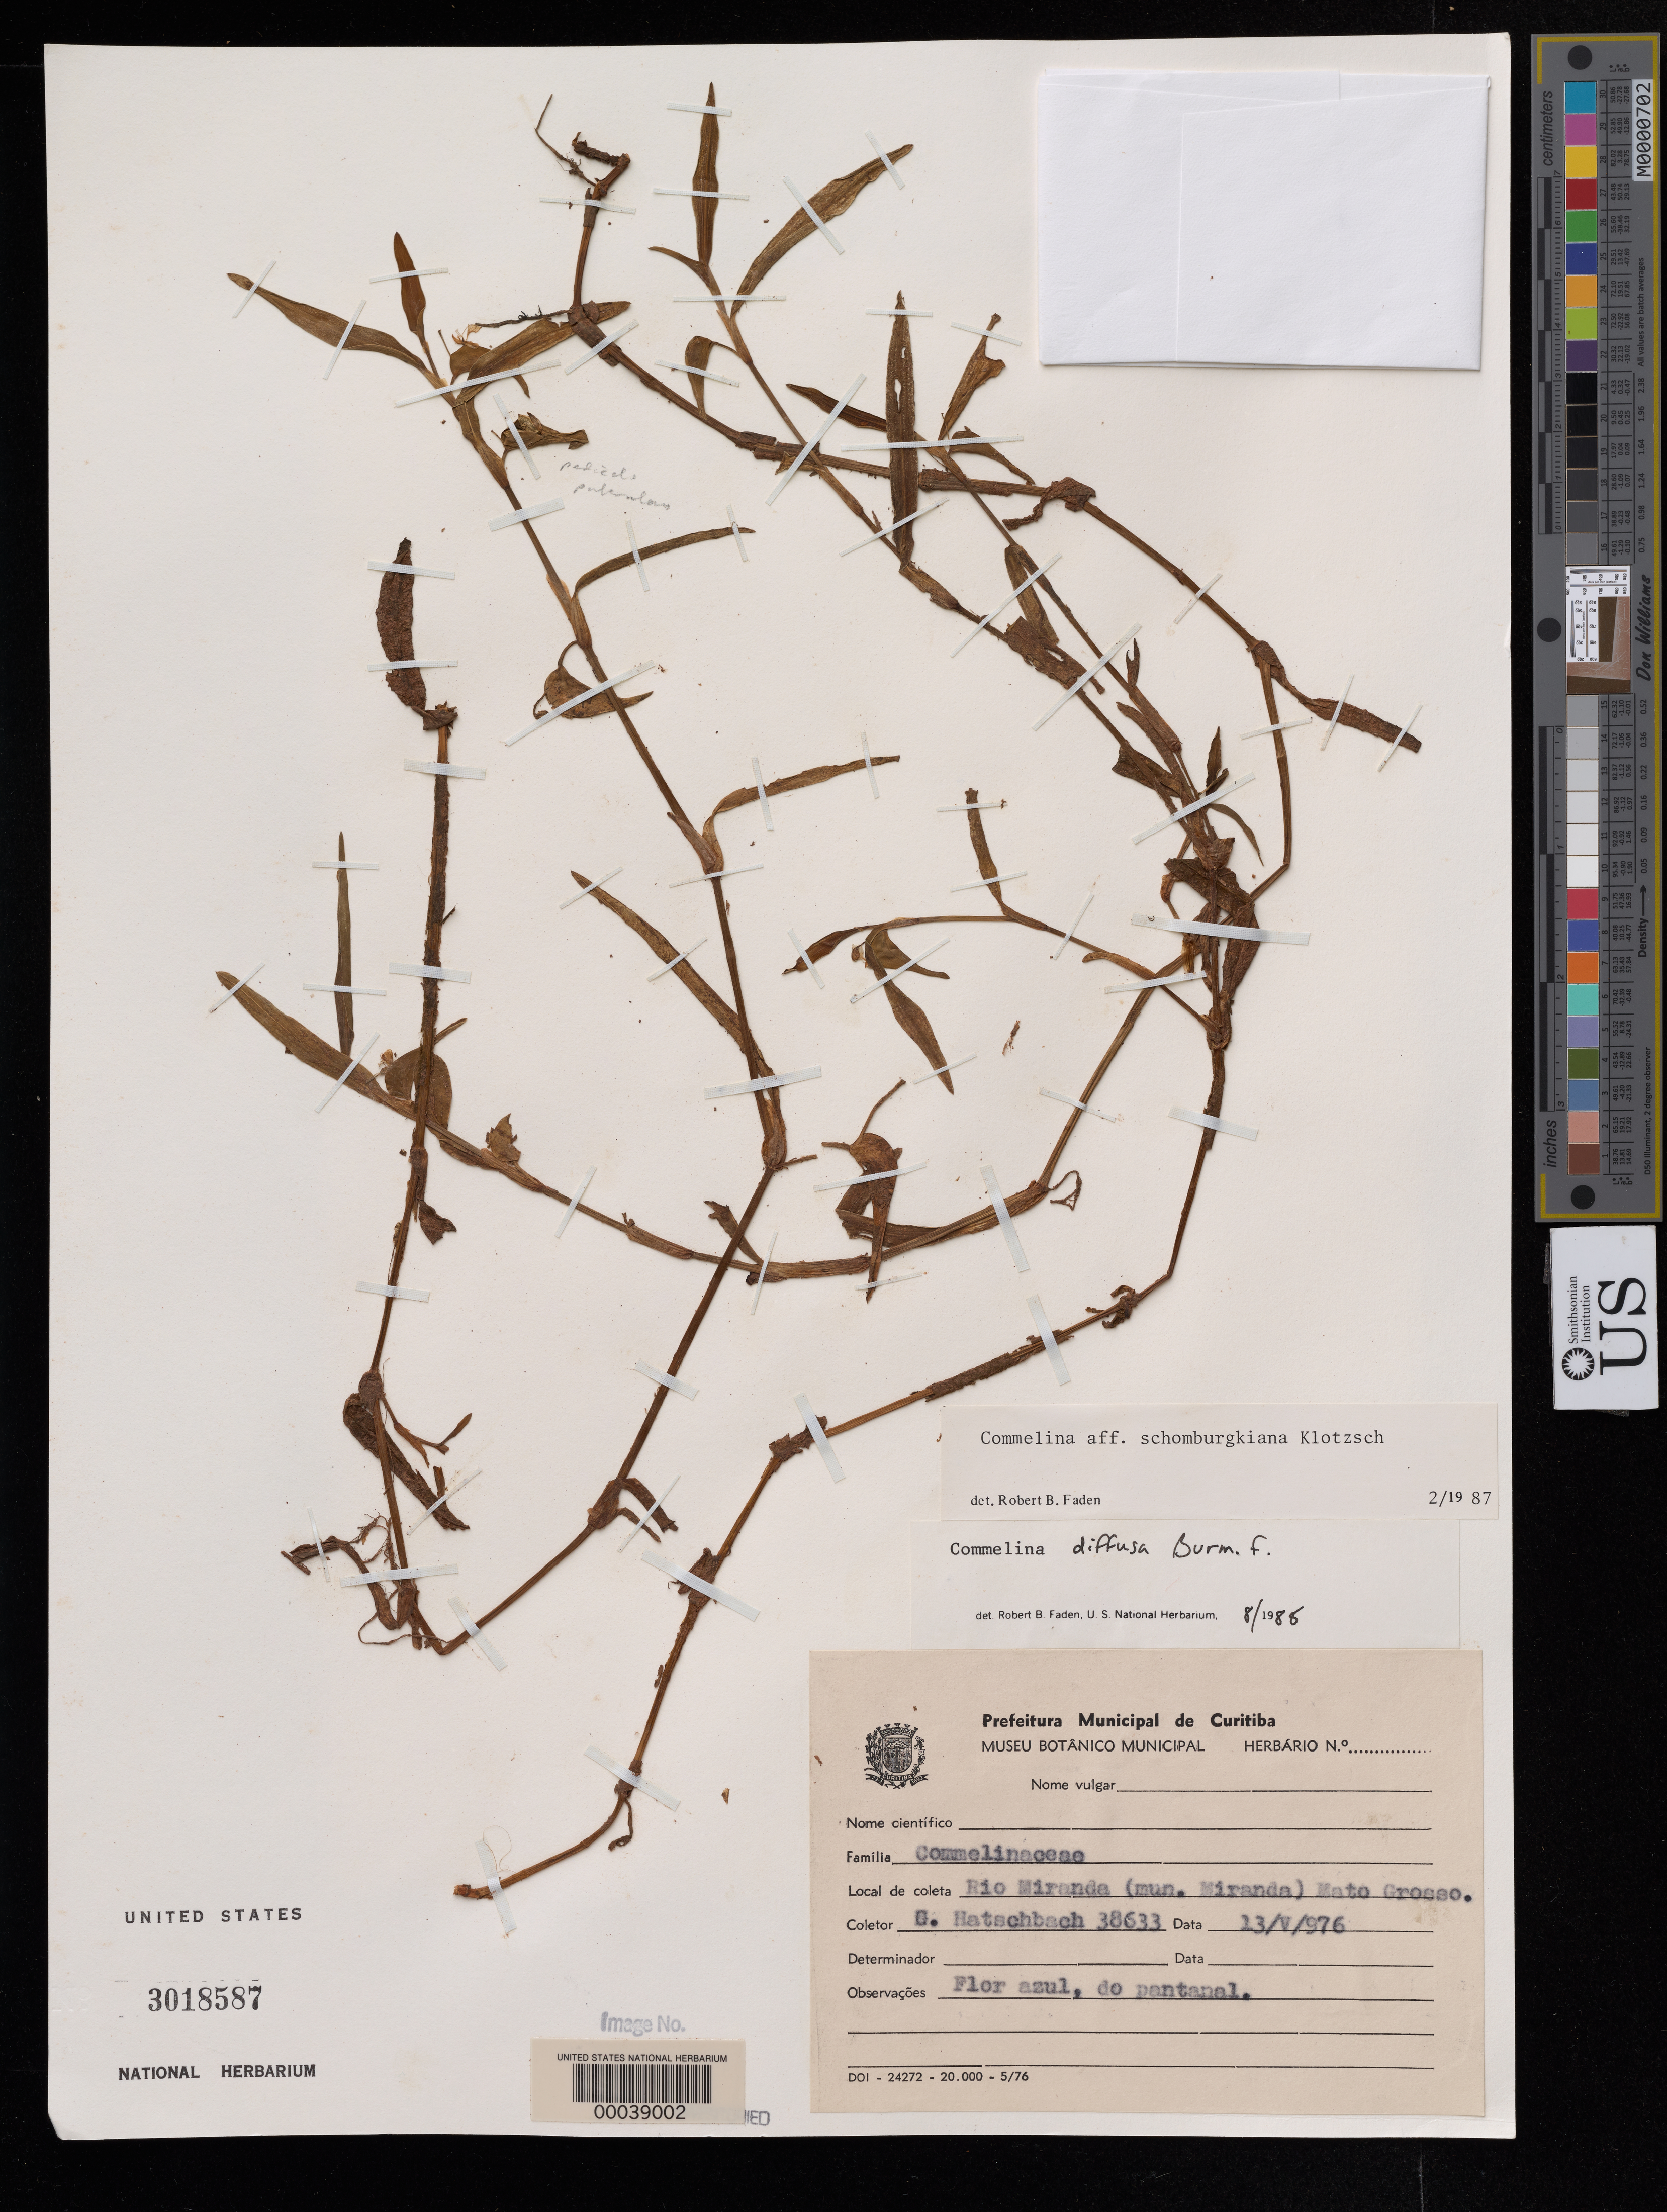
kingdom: Plantae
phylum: Tracheophyta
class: Liliopsida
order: Commelinales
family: Commelinaceae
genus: Commelina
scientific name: Commelina schomburgkiana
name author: Klotzsch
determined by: Faden, Robert B., (US), Smithsonian Institution - National Museum of Natural History (UNITED STATES)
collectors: G. Hatschbach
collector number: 38633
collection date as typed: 13 May 1976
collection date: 1976-05-13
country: Brazil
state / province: Mato Grosso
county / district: Miranda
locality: Rio miranda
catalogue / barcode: US 3018587